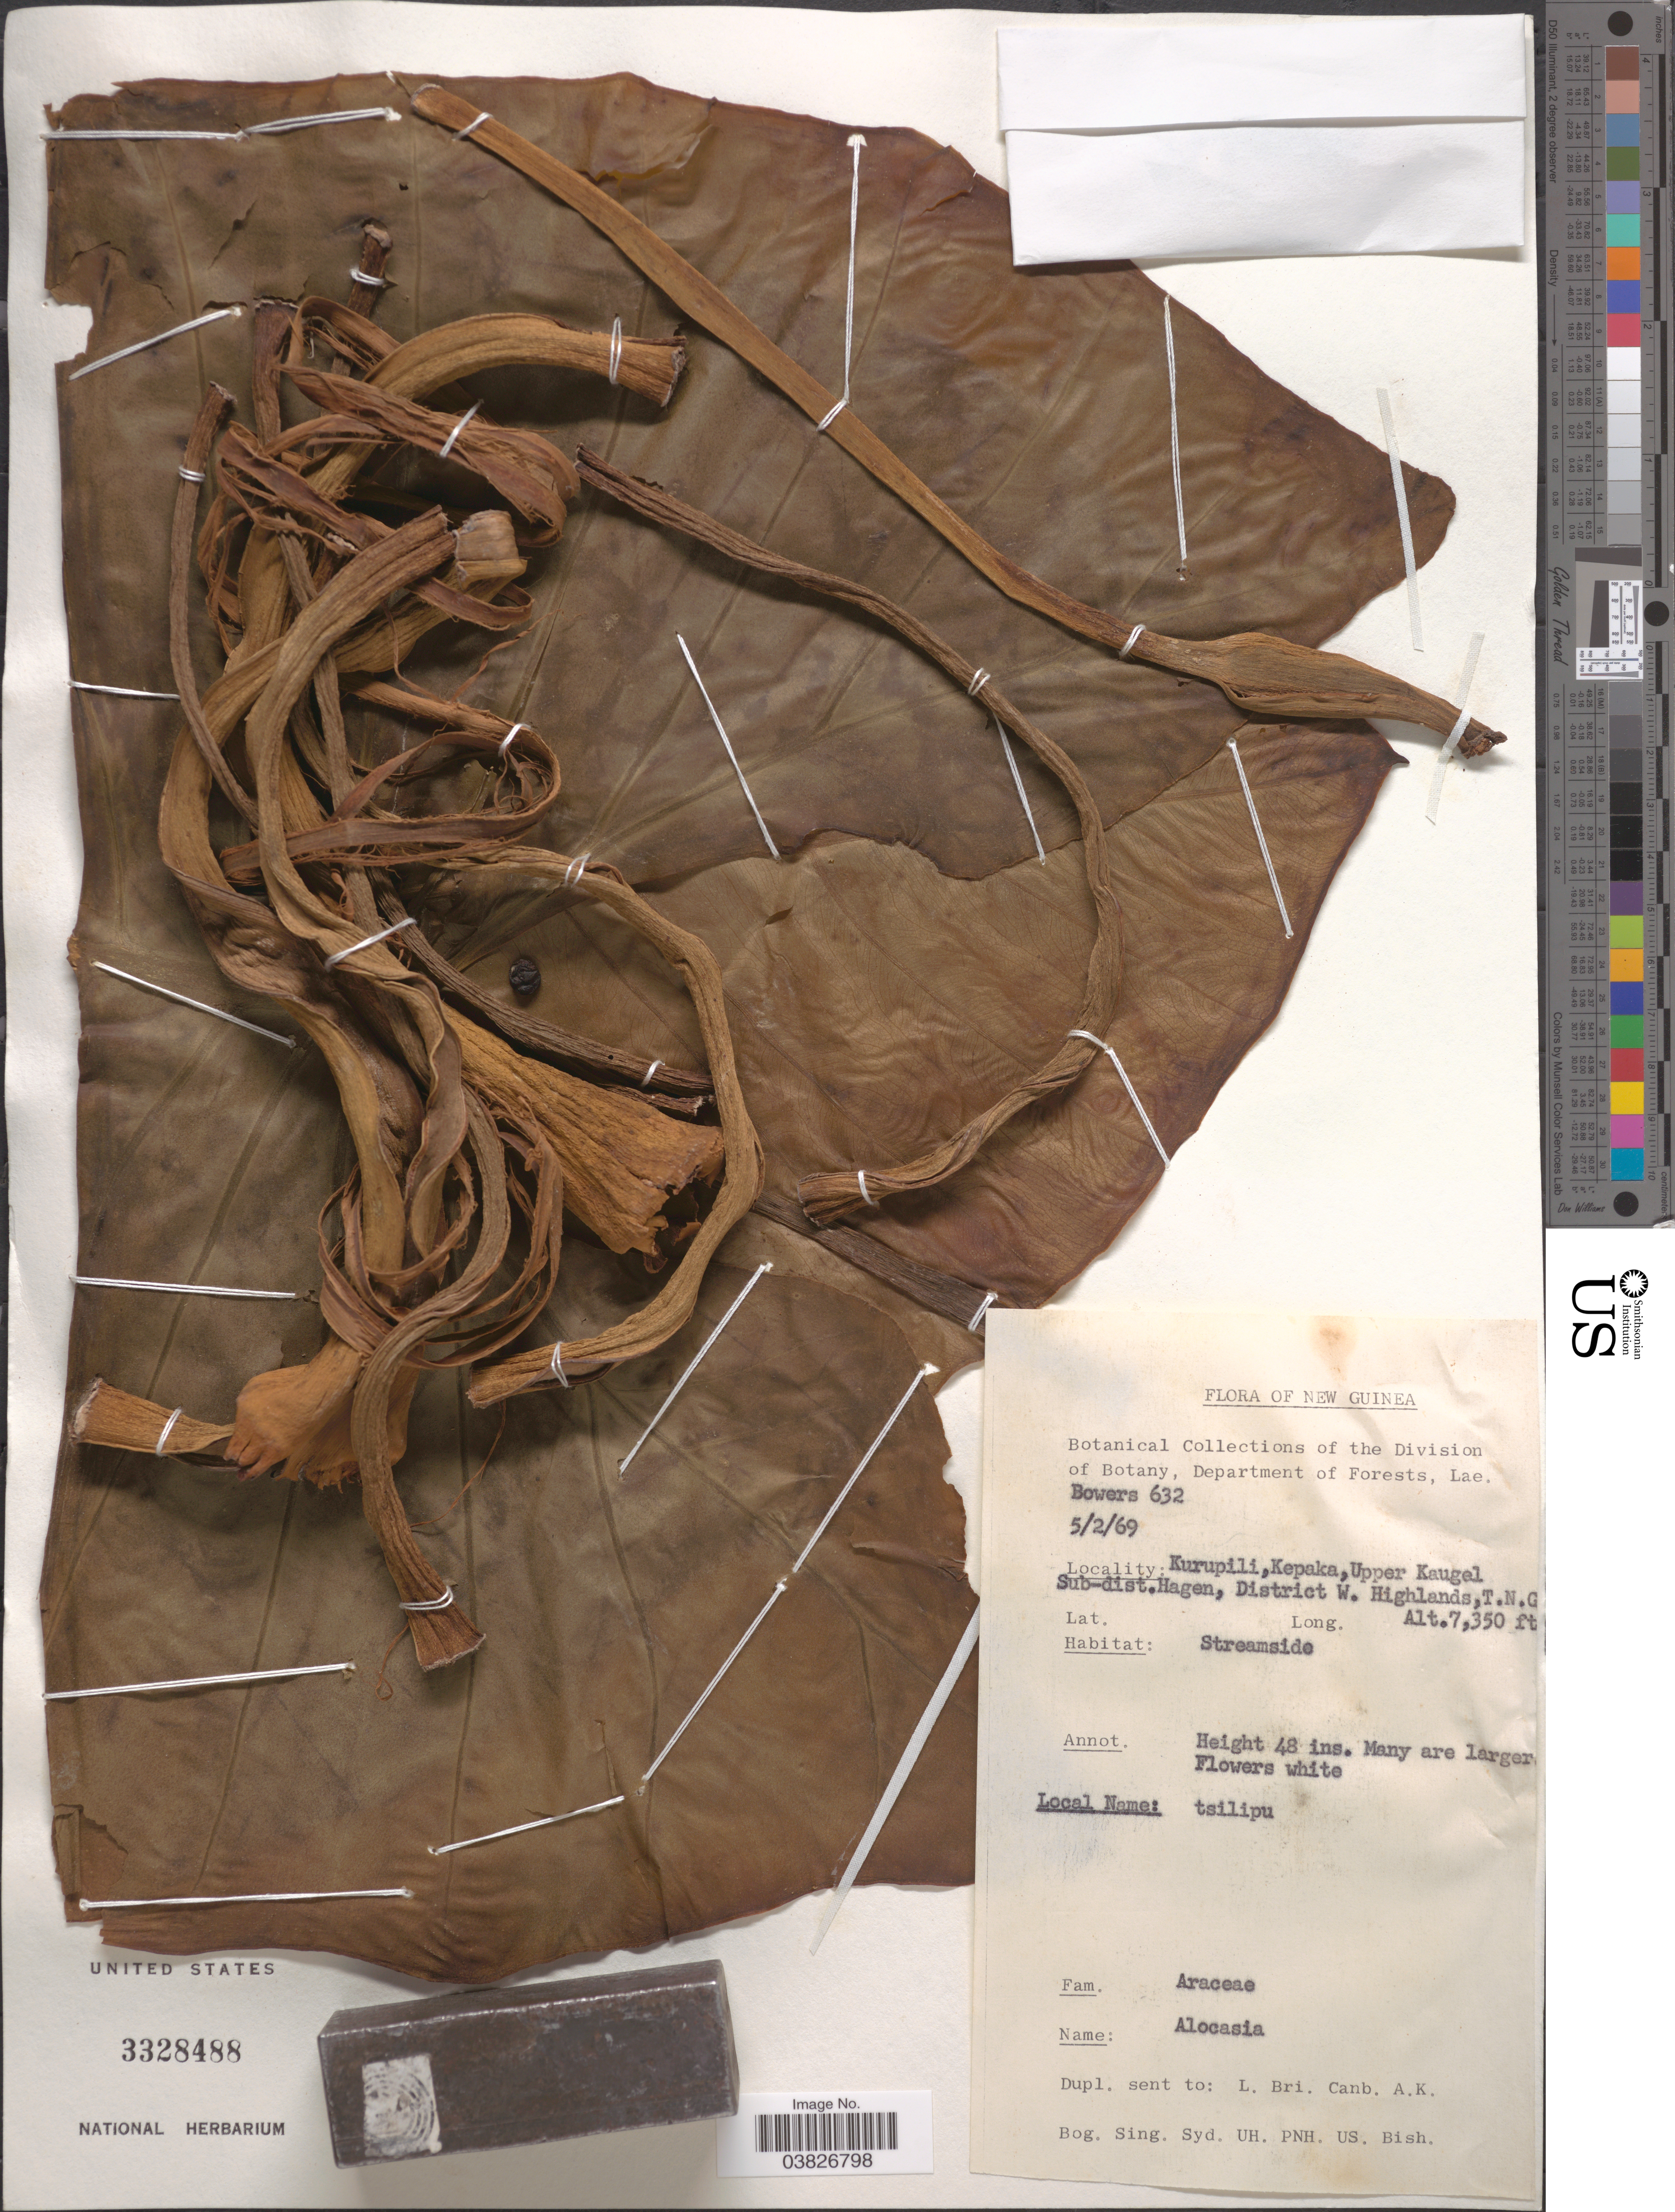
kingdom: Plantae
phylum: Tracheophyta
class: Liliopsida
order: Alismatales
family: Araceae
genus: Alocasia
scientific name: Alocasia macrorrhiza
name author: (L.) Schott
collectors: -. Bowers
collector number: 632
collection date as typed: Transcribed d/m/y: 5/2/69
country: Papua New Guinea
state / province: Western Highlands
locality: New Guinea. Kurupili, Kepaka, Upper Kaugel Sub-dist. Hagen, District W. Highlands, T.N.G.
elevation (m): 2240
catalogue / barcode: US 3328488